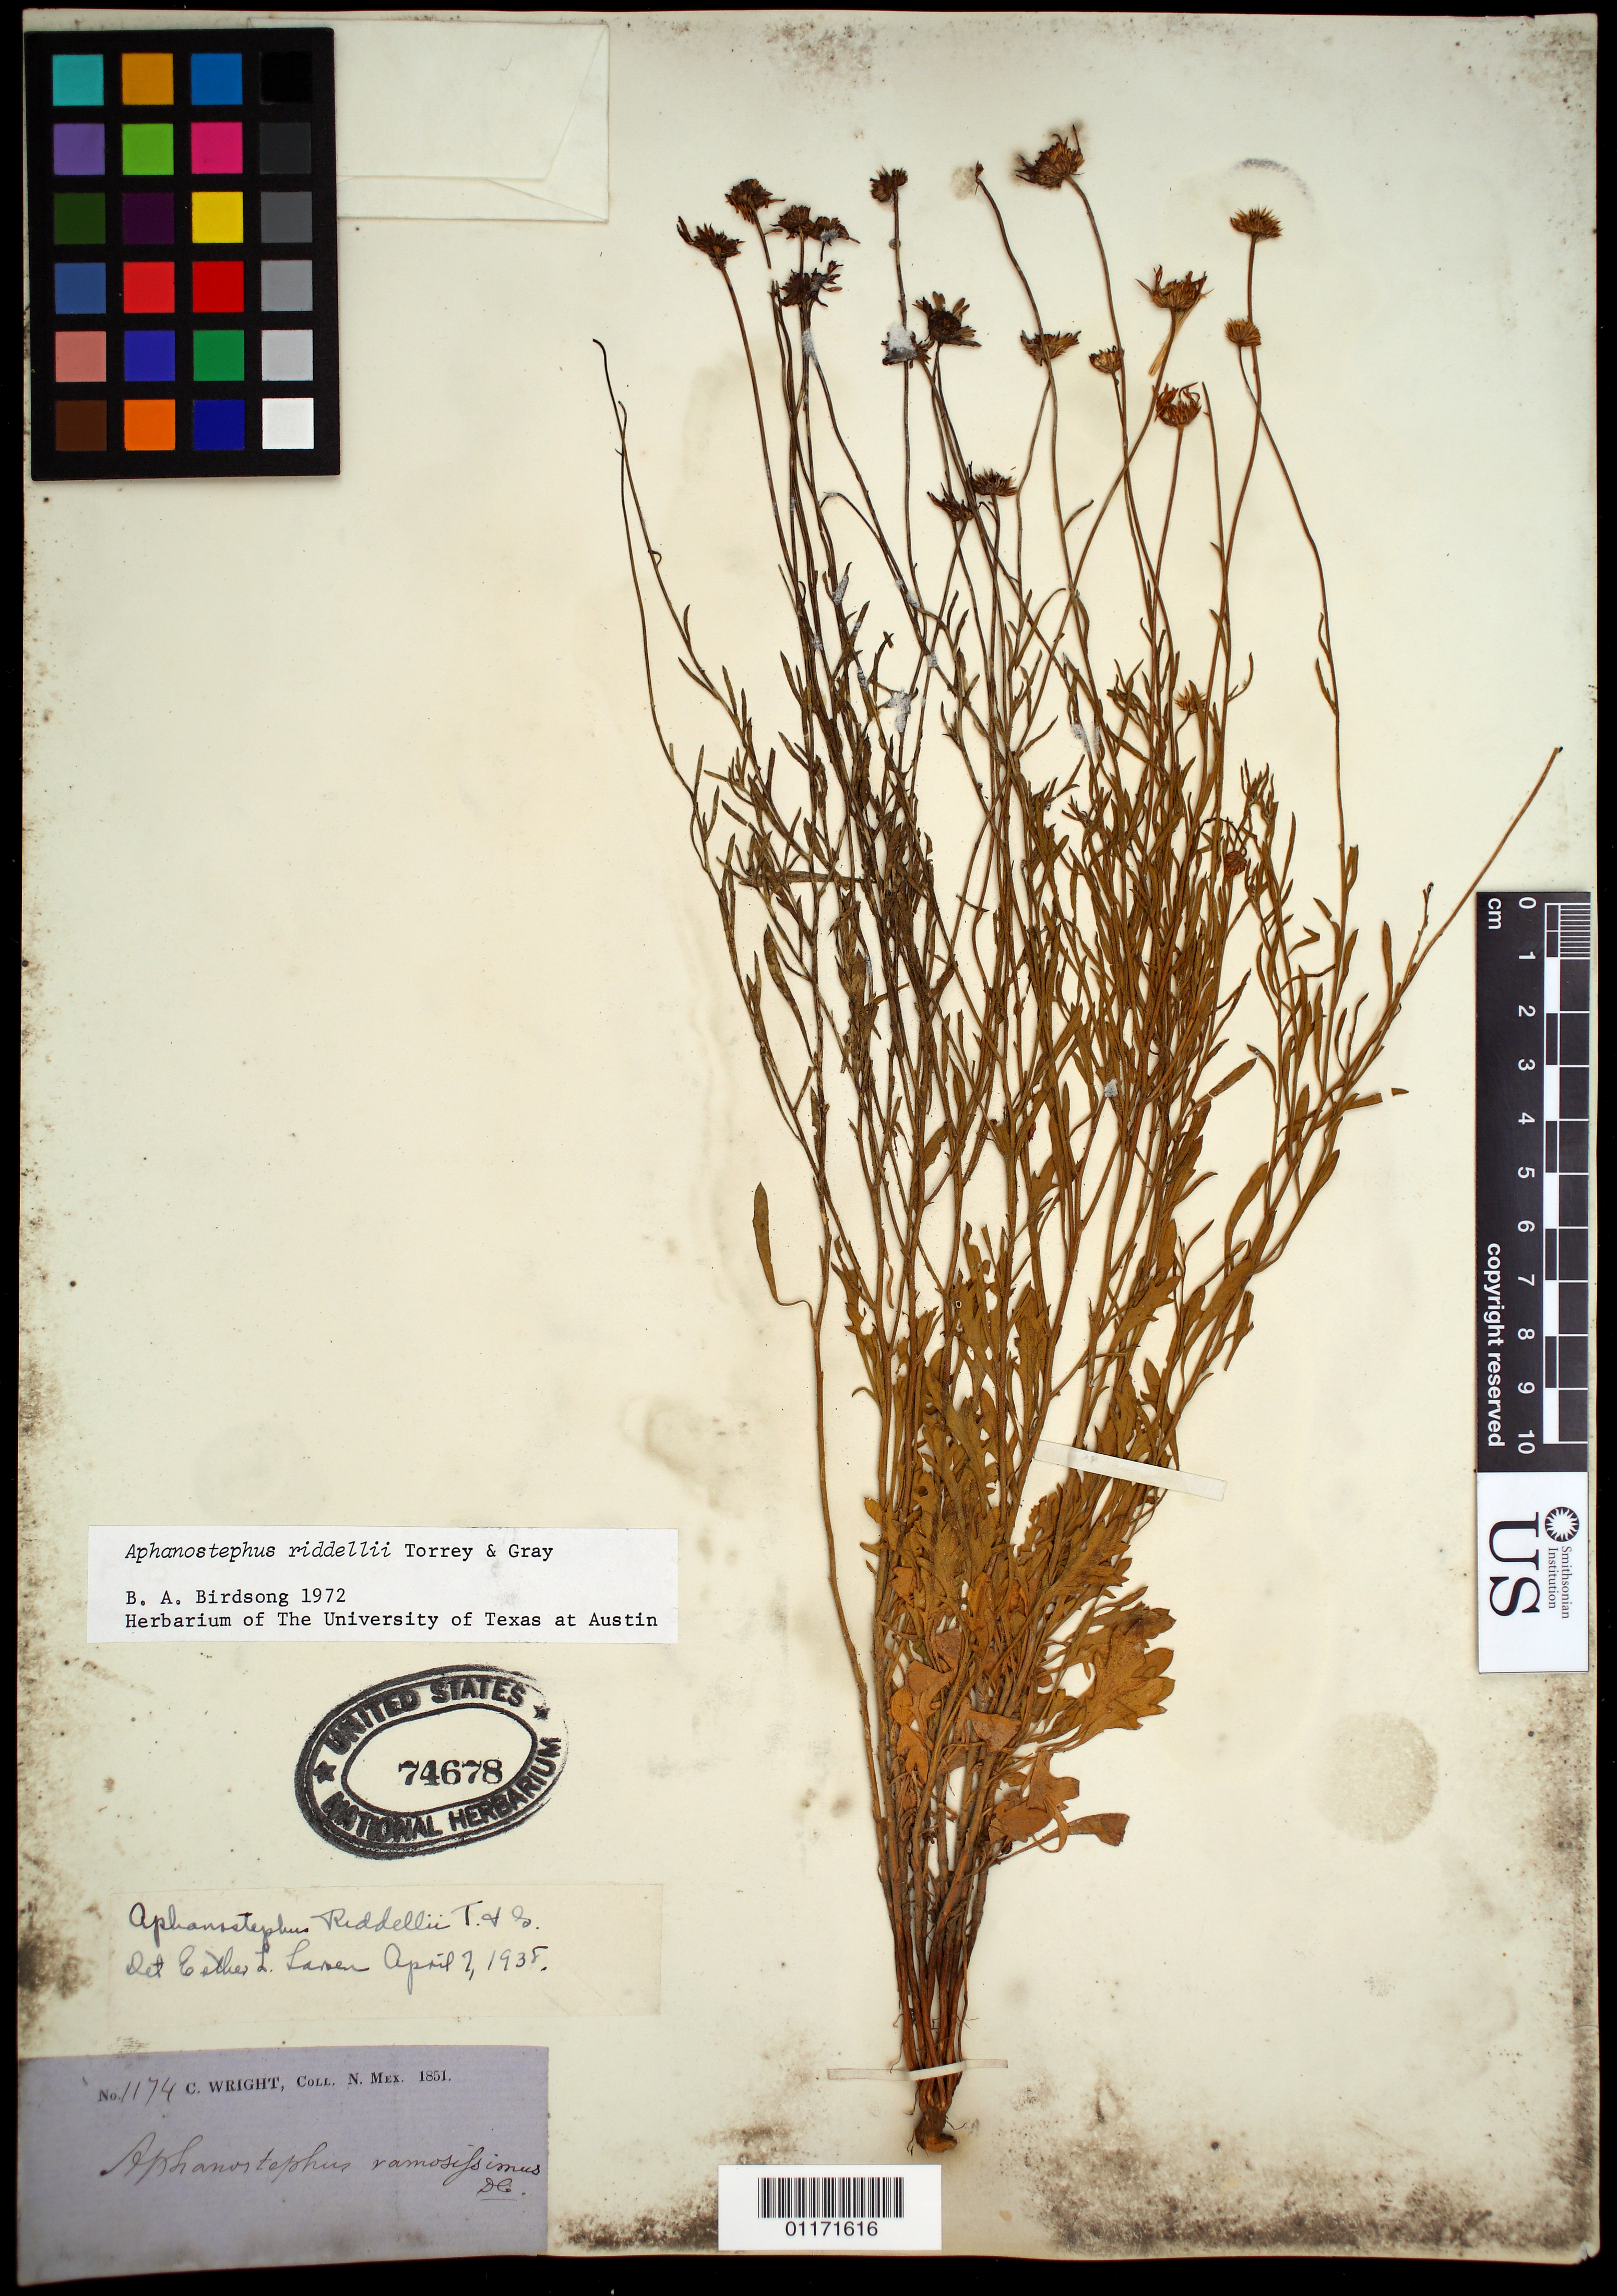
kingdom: Plantae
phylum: Tracheophyta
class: Magnoliopsida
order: Asterales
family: Asteraceae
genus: Aphanostephus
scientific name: Aphanostephus riddellii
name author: Torr. & A. Gray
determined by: Birdsong, A.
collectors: C. Wright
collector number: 1174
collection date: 1851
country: United States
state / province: New Mexico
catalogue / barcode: US 74678